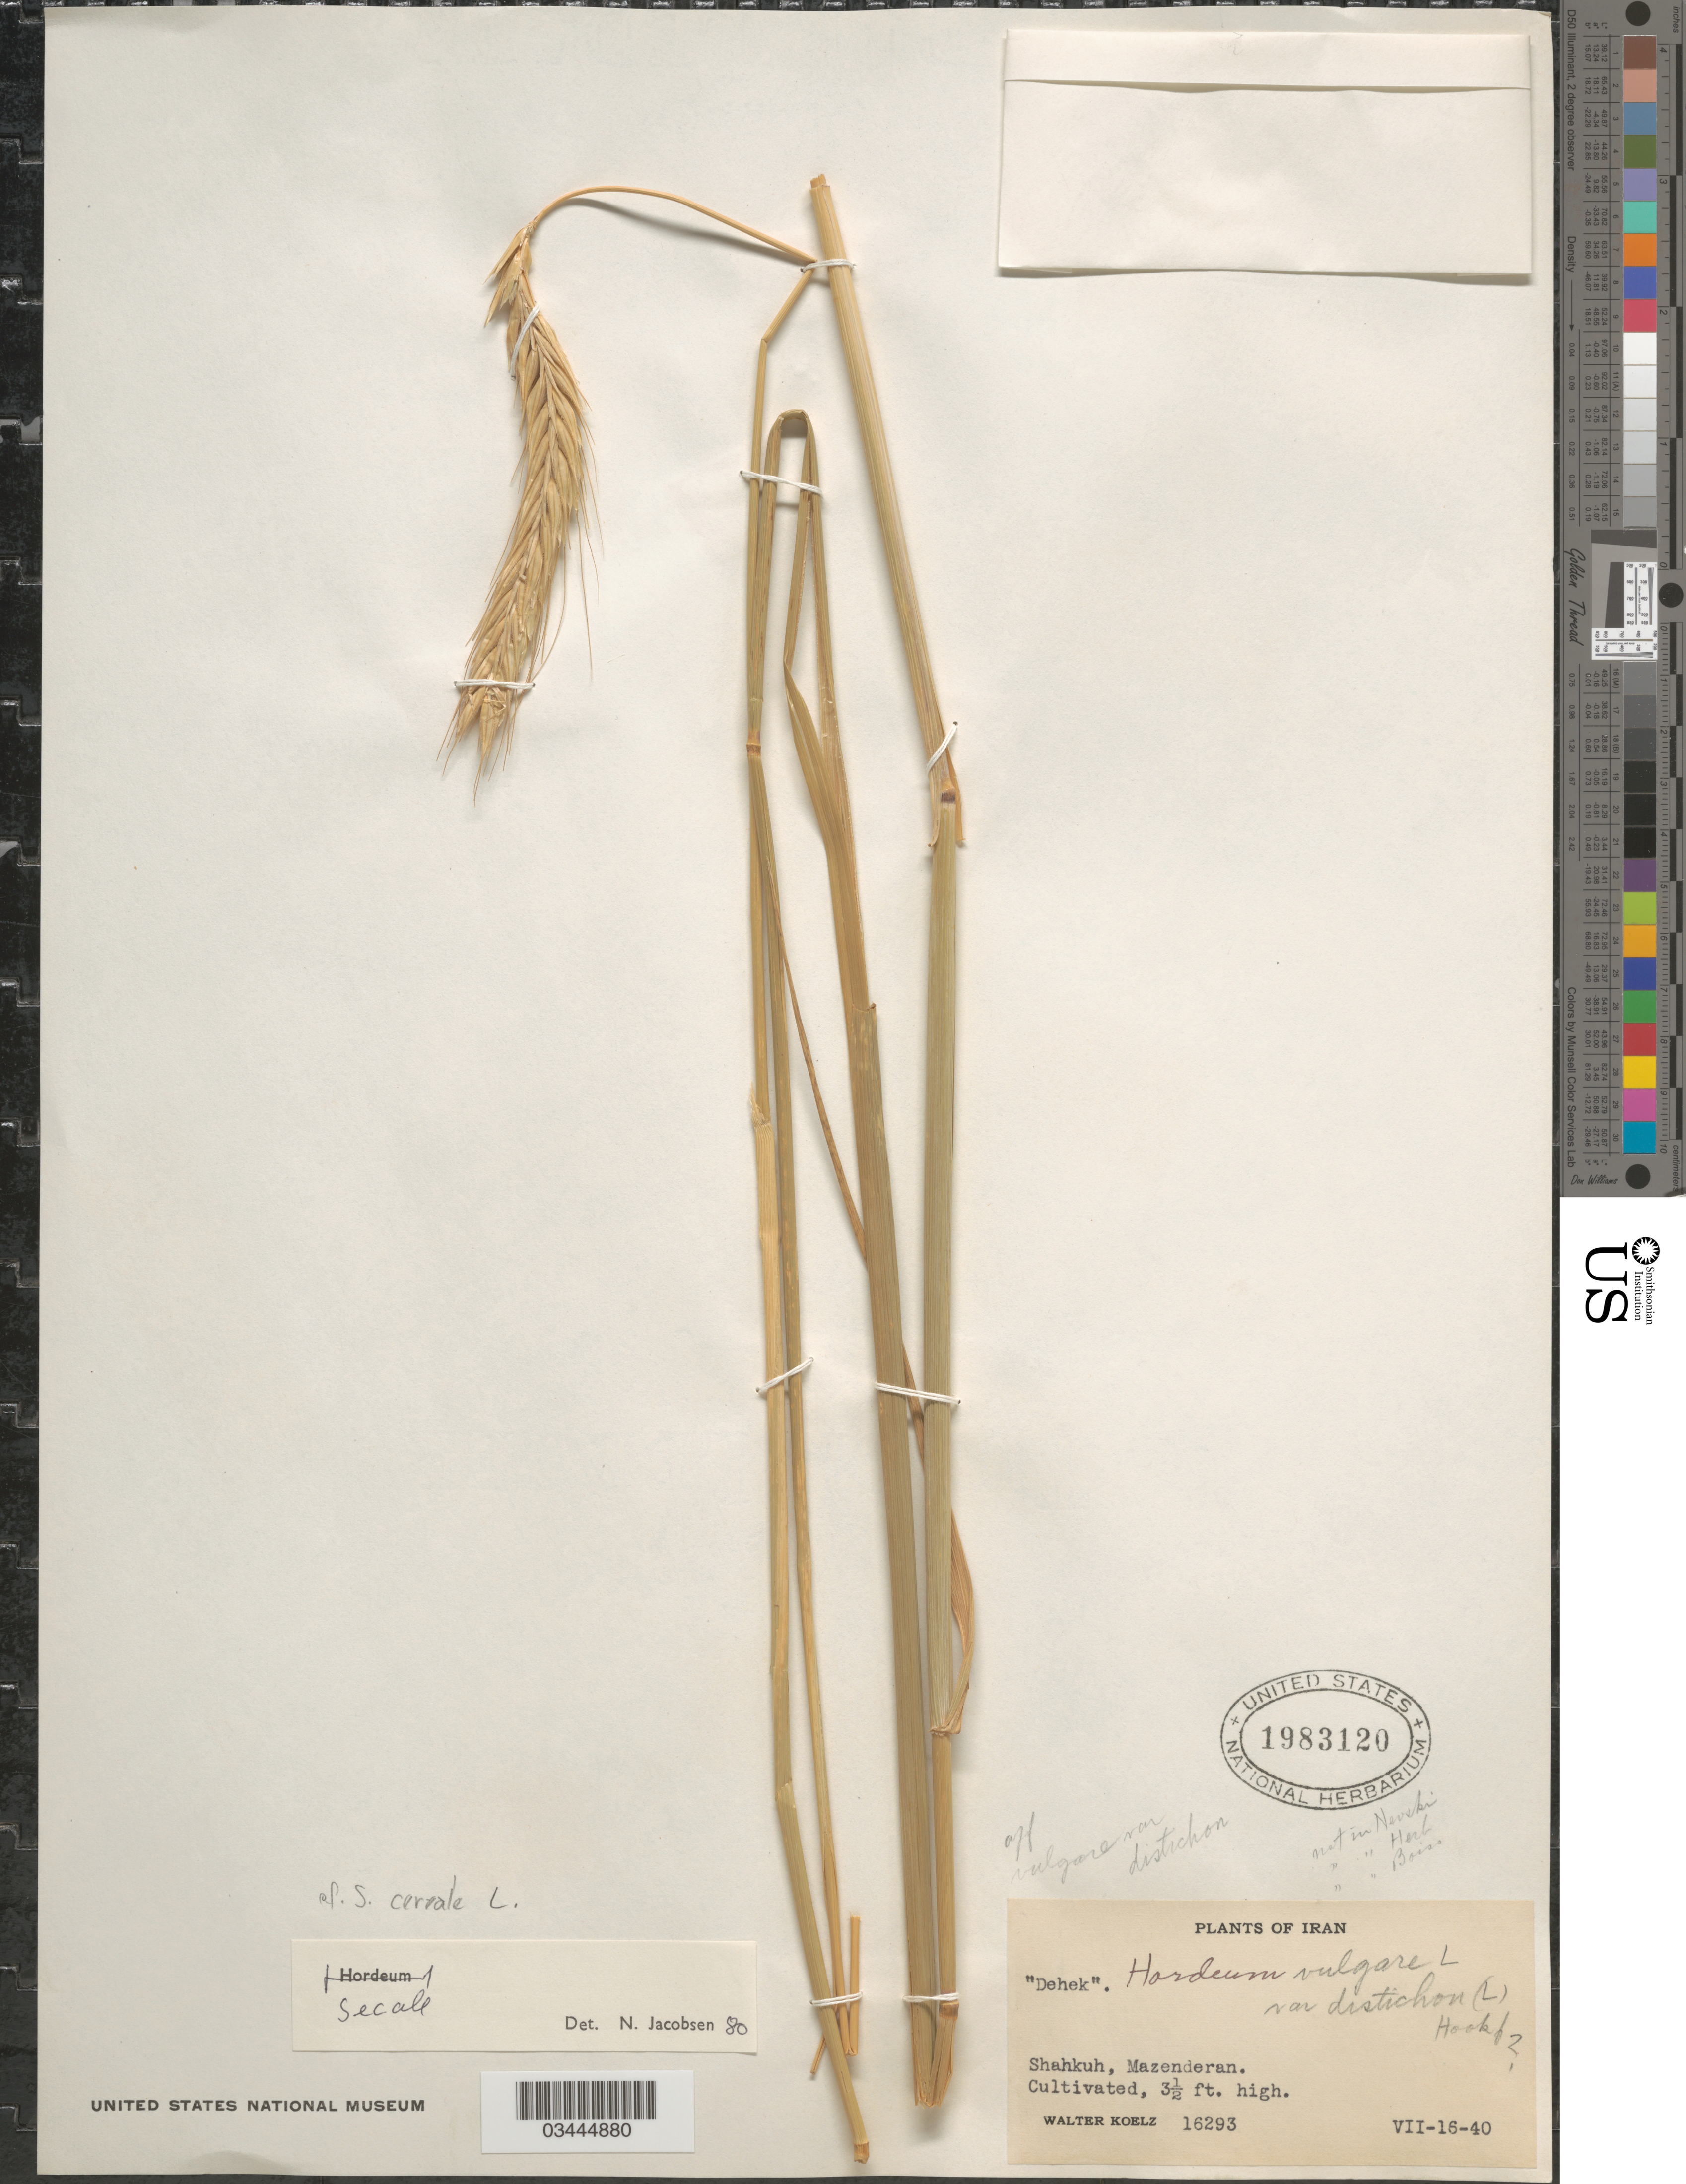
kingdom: Plantae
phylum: Tracheophyta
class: Liliopsida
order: Poales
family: Poaceae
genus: Secale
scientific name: Secale cereale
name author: L.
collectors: W. N. Koelz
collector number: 16293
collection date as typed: Transcribed d/m/y: 16/7/40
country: Iran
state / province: Mazandaran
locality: Shahkuh, Mazenderan.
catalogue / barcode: US 1983120